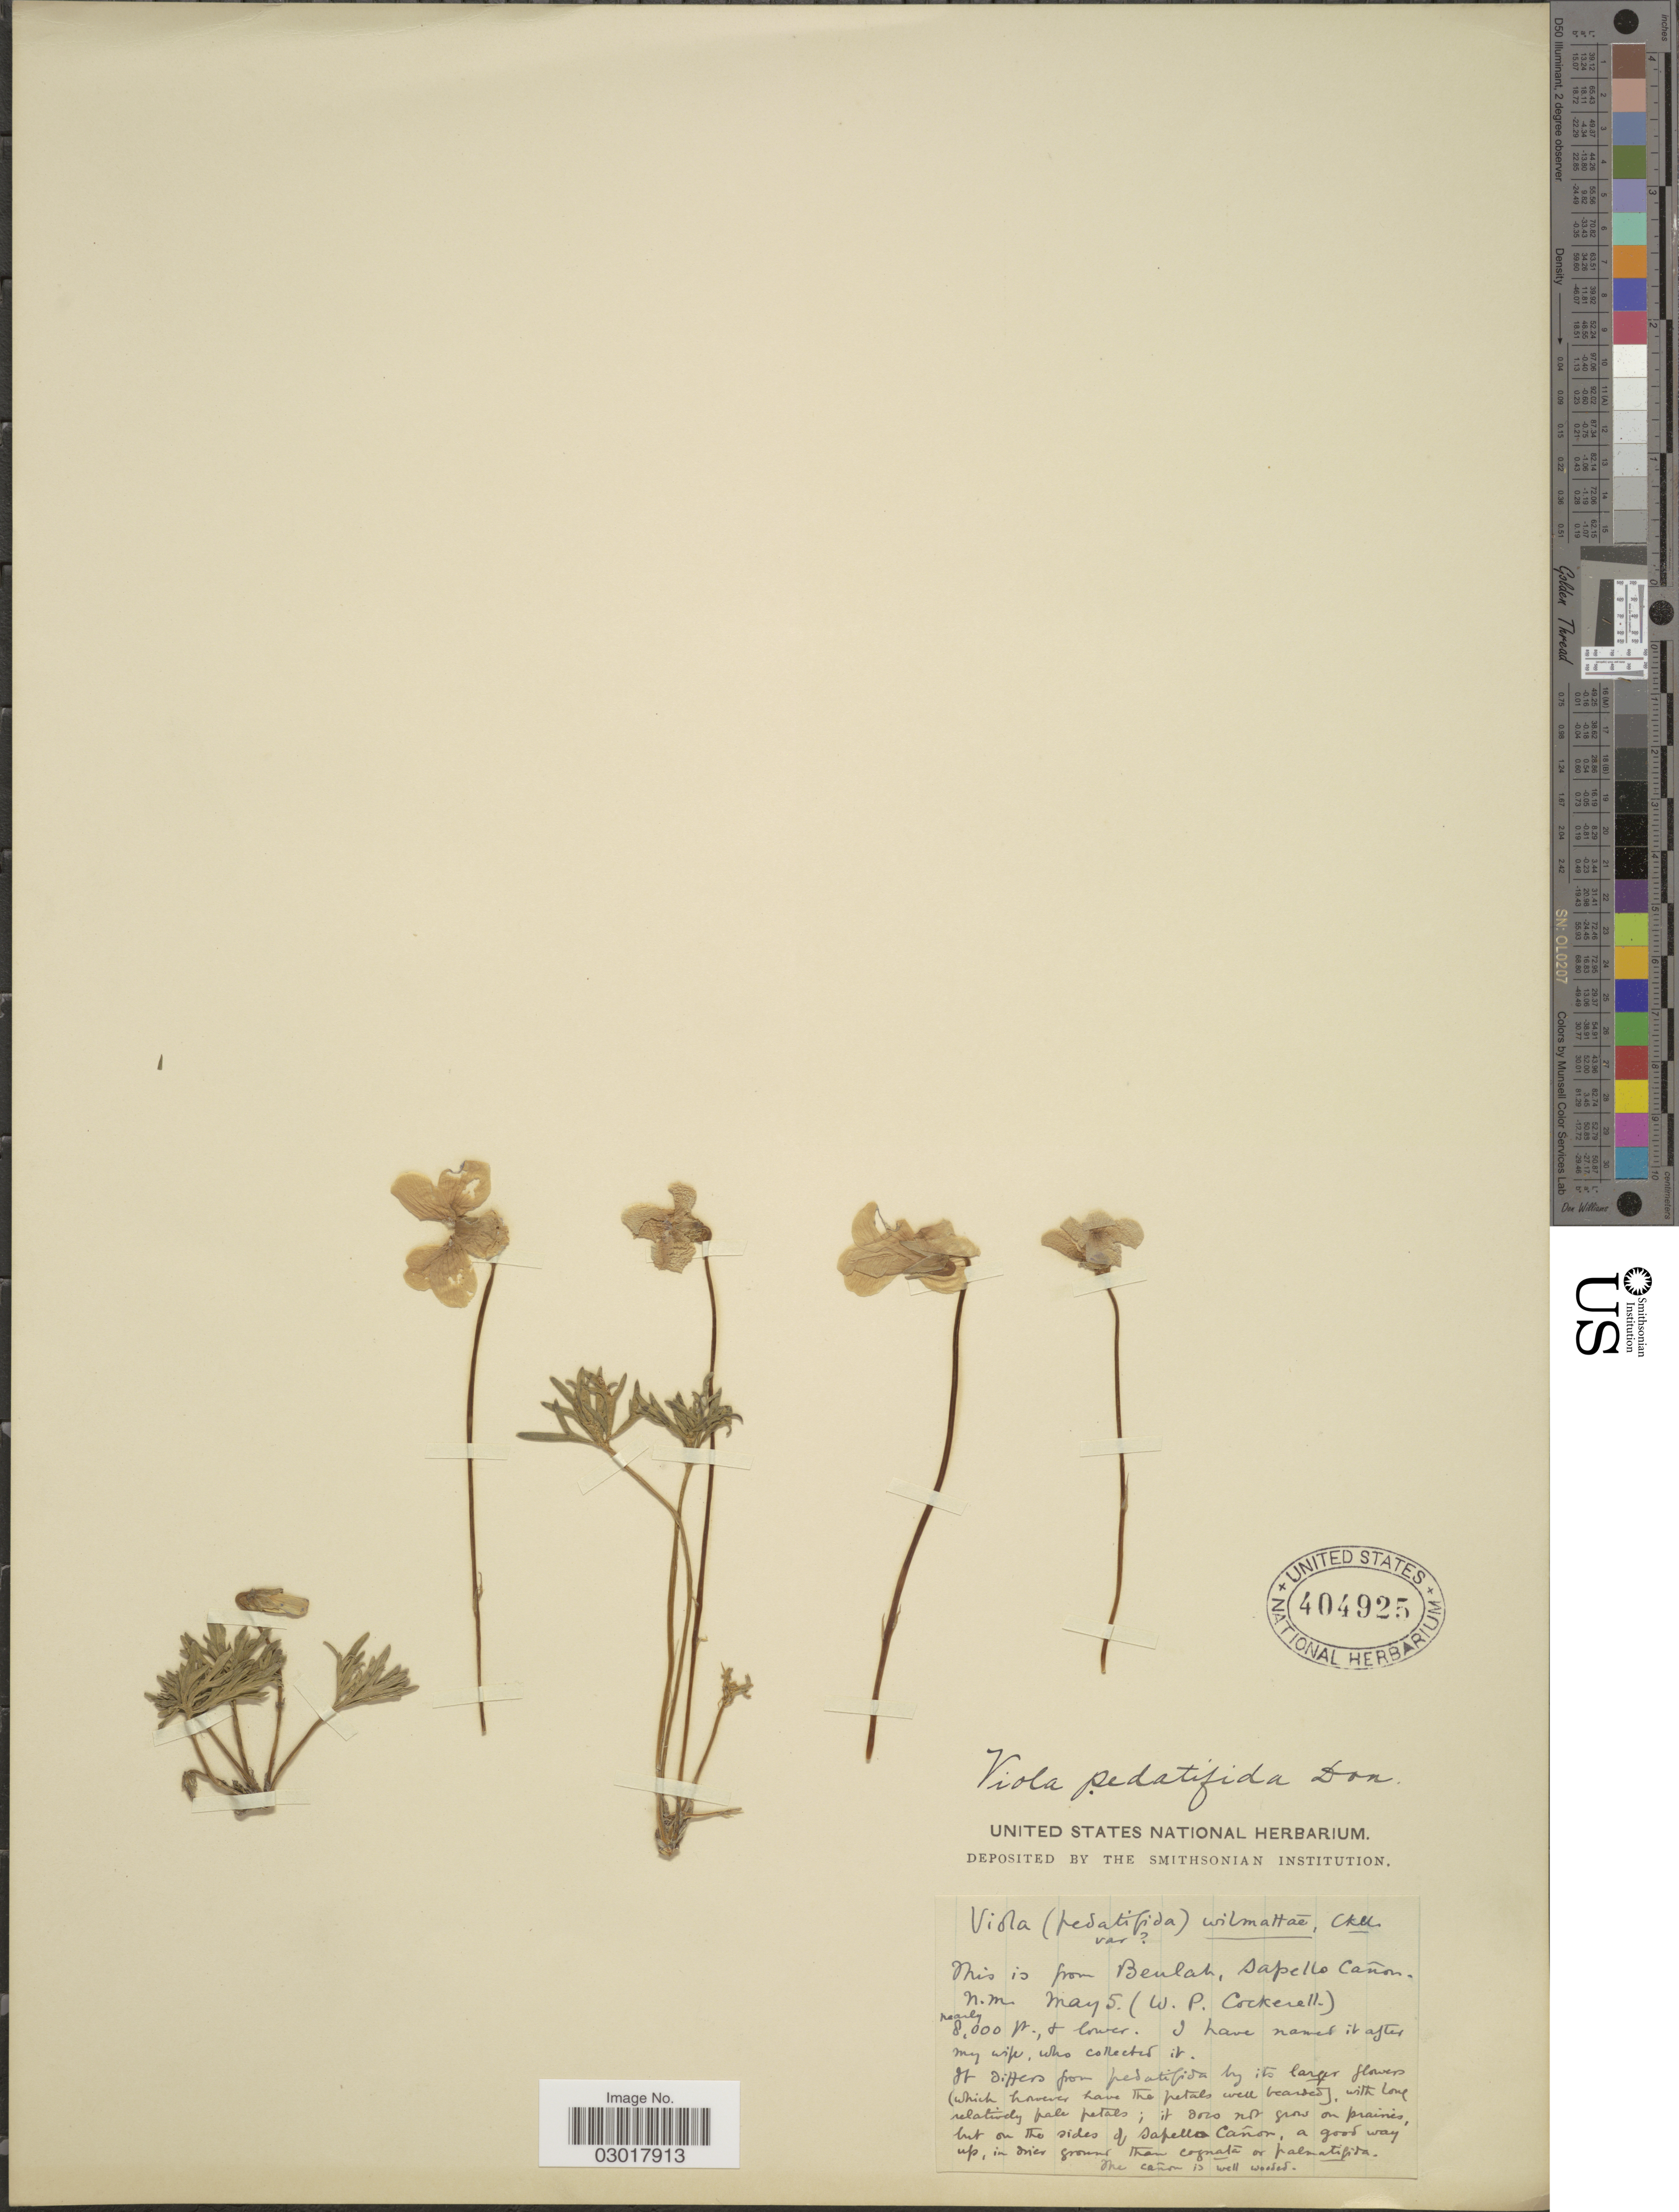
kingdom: Plantae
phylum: Tracheophyta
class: Magnoliopsida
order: Malpighiales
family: Violaceae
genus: Viola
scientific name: Viola wilmattae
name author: Pollard & Cockerell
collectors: W. Cockerell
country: United States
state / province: New Mexico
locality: Beulah, Sapello Cañon.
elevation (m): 2438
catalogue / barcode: US 404925